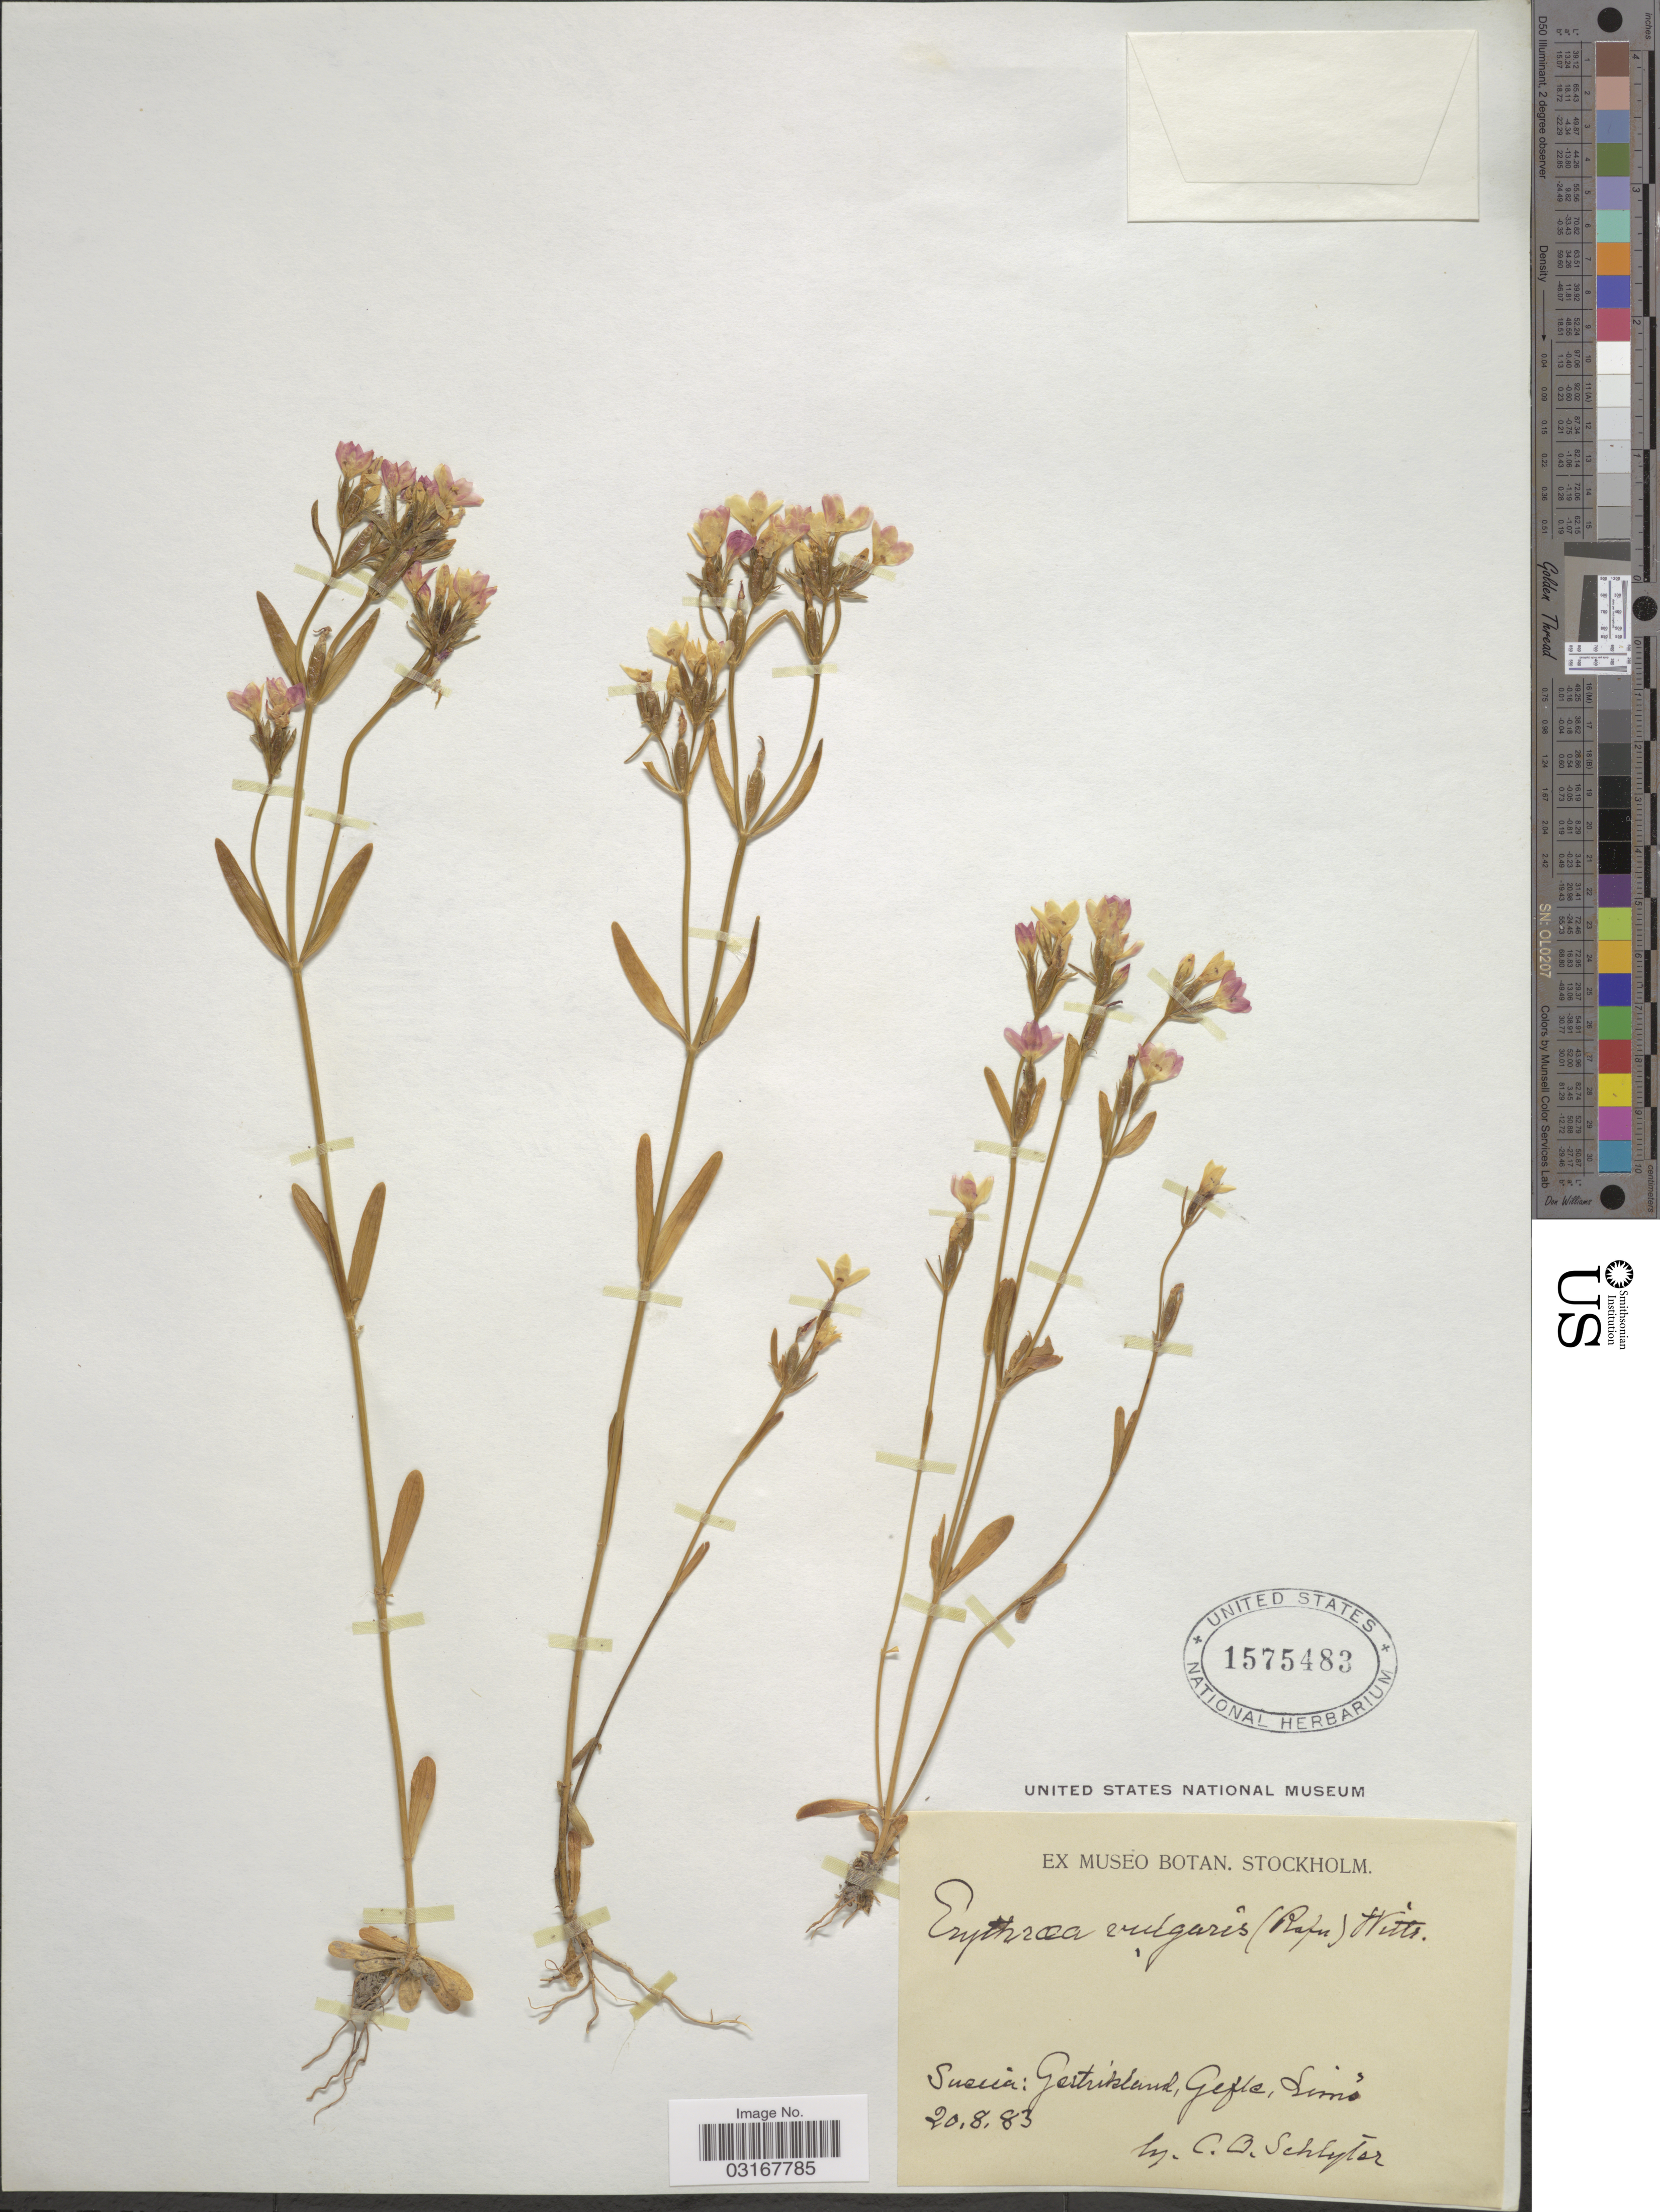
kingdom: Plantae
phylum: Tracheophyta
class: Magnoliopsida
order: Gentianales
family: Gentianaceae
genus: Centaurium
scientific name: Centaurium vulgaris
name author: Godr.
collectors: C. Schlyter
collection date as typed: Transcribed d/m/y: 20/8/83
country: Sweden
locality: Suecia: Gastrikland, Gefle, Simö. [interpreted]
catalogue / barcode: US 1575483